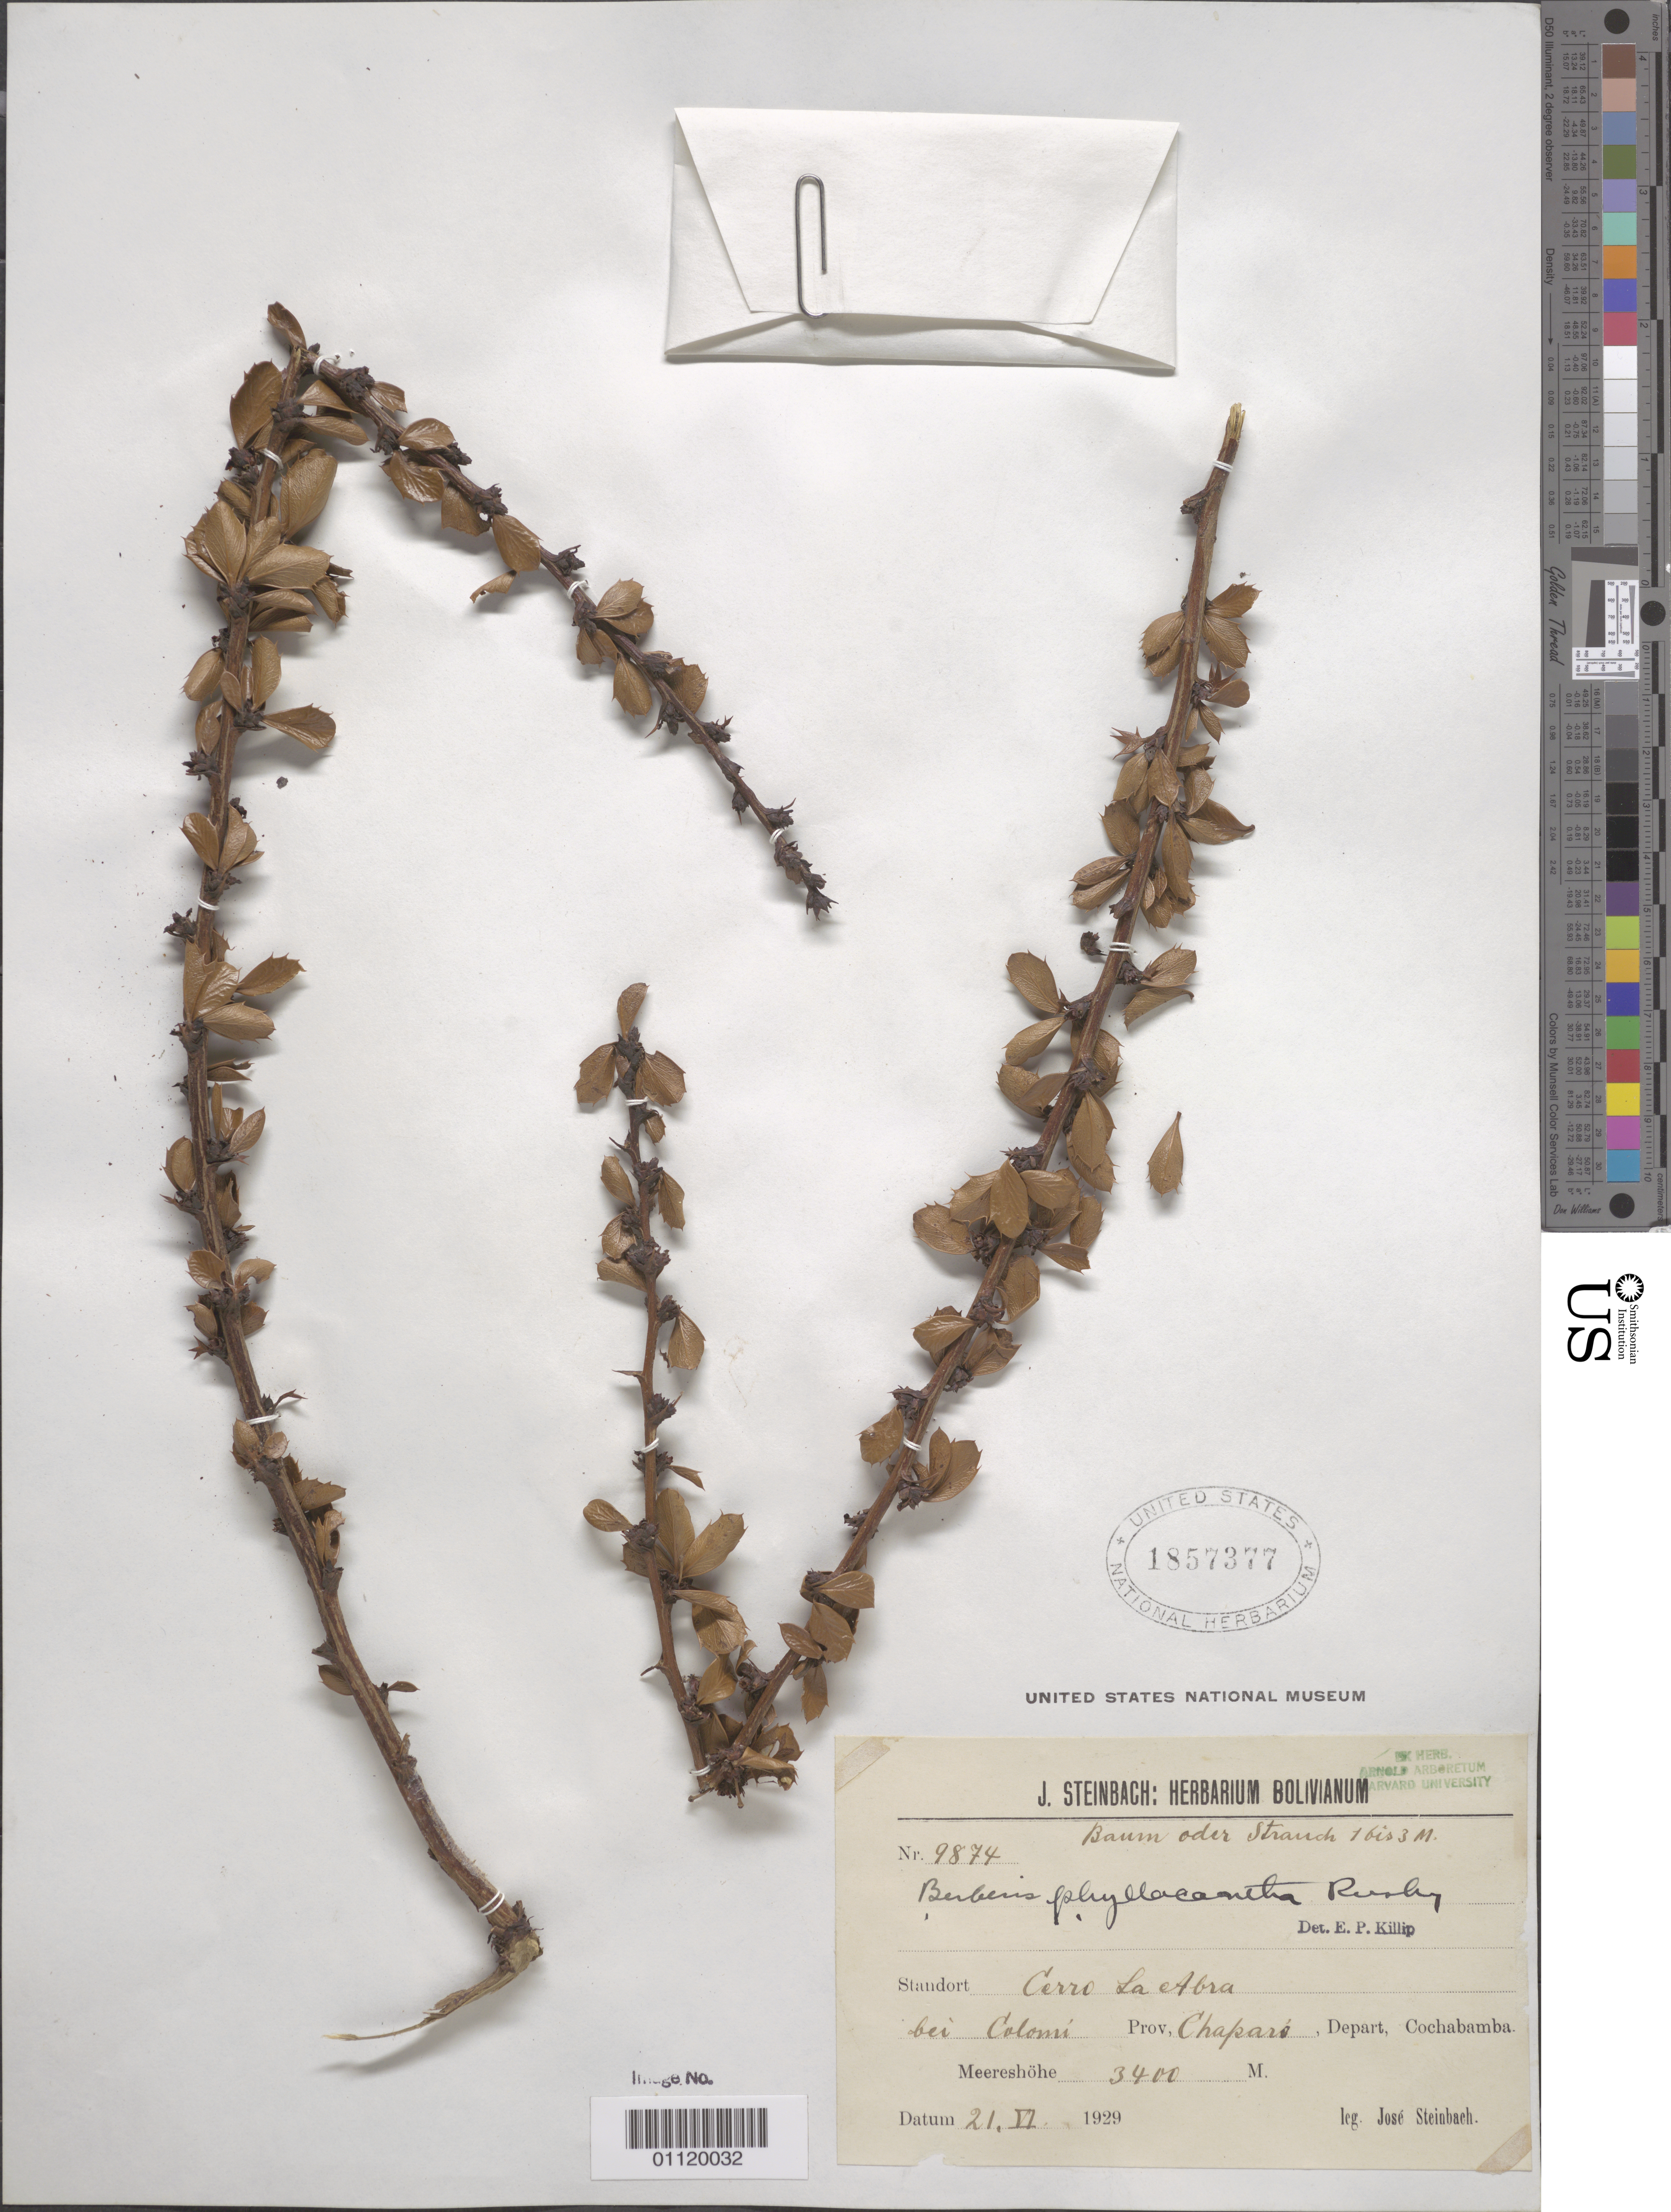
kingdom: Plantae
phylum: Tracheophyta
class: Magnoliopsida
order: Ranunculales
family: Berberidaceae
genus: Berberis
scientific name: Berberis phyllacantha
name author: Rusby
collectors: J. Steinbach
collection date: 1929-06-21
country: Bolivia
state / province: Cochabamba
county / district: Chapare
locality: Cerro La Abra bei Colomi.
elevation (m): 3400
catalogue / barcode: US 1857377